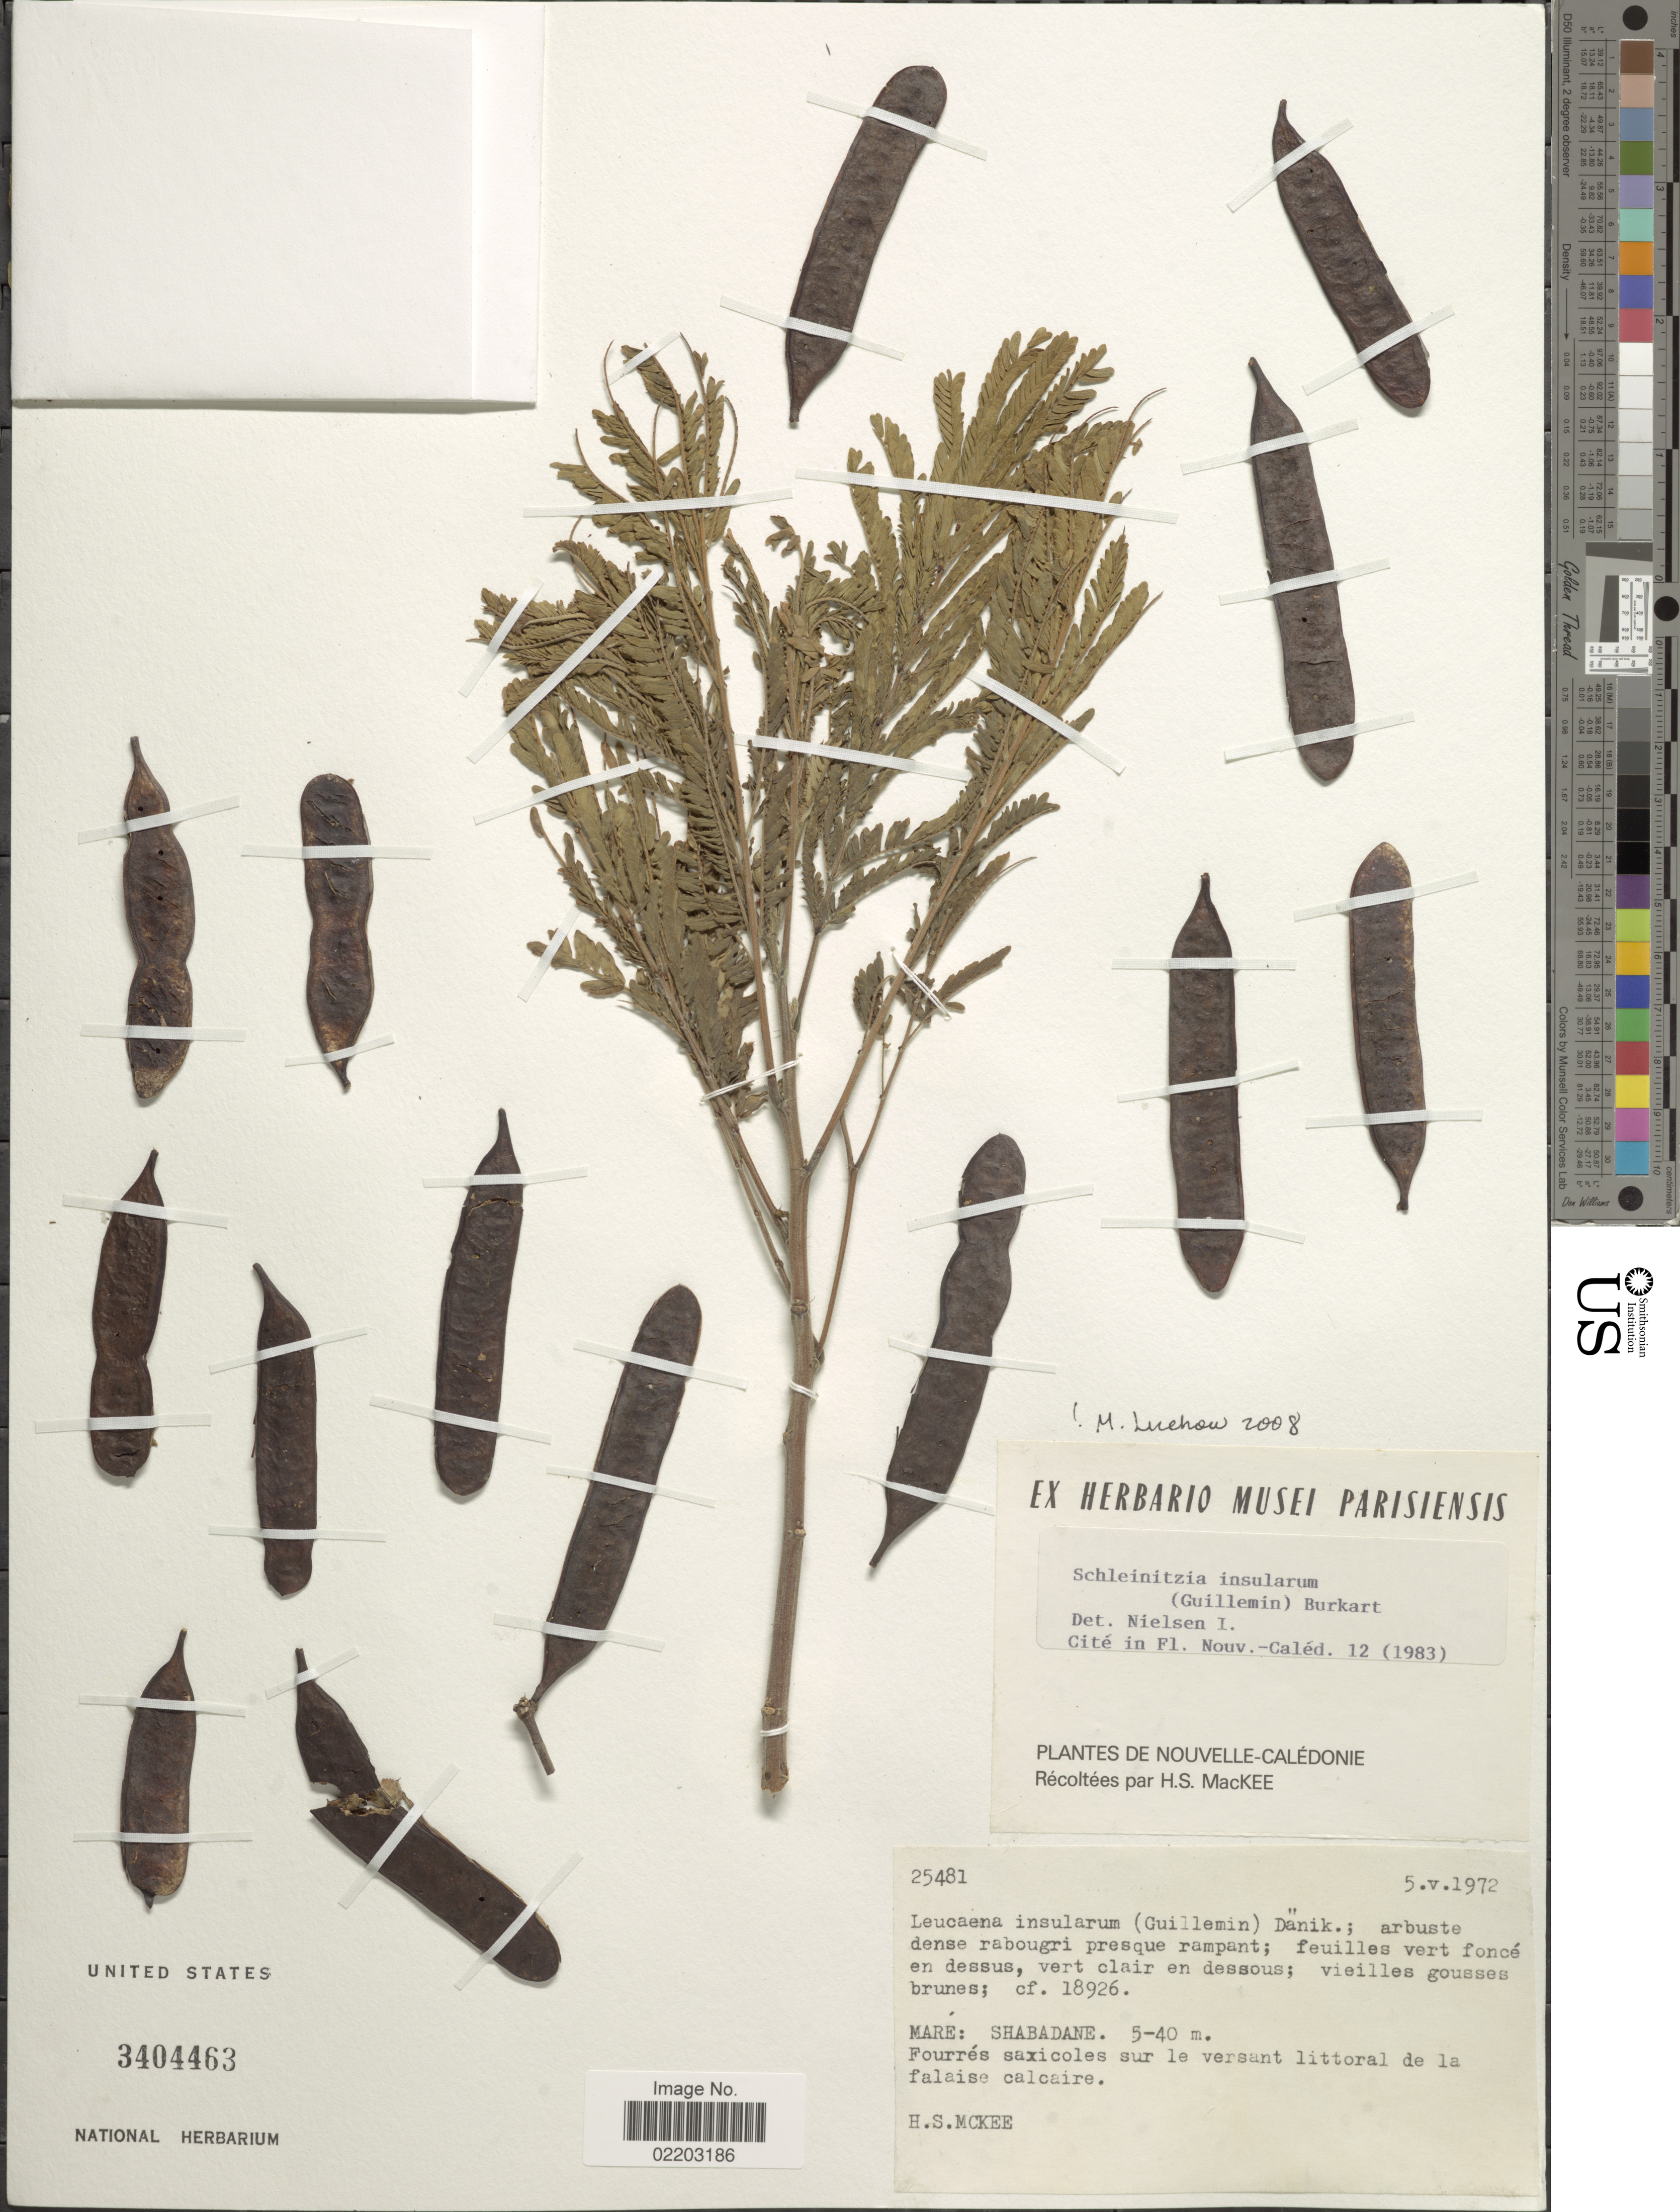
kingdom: Plantae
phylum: Tracheophyta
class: Magnoliopsida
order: Fabales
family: Fabaceae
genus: Piptadenia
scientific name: Piptadenia insularum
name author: (Guill.) Burkart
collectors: H. S. McKee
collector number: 25481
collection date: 1972-05-05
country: New Caledonia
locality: Mare: Shabadane. Fourrés saxicoles sur le versant littoral de la falaise calcaire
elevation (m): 5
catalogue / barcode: US 3404463